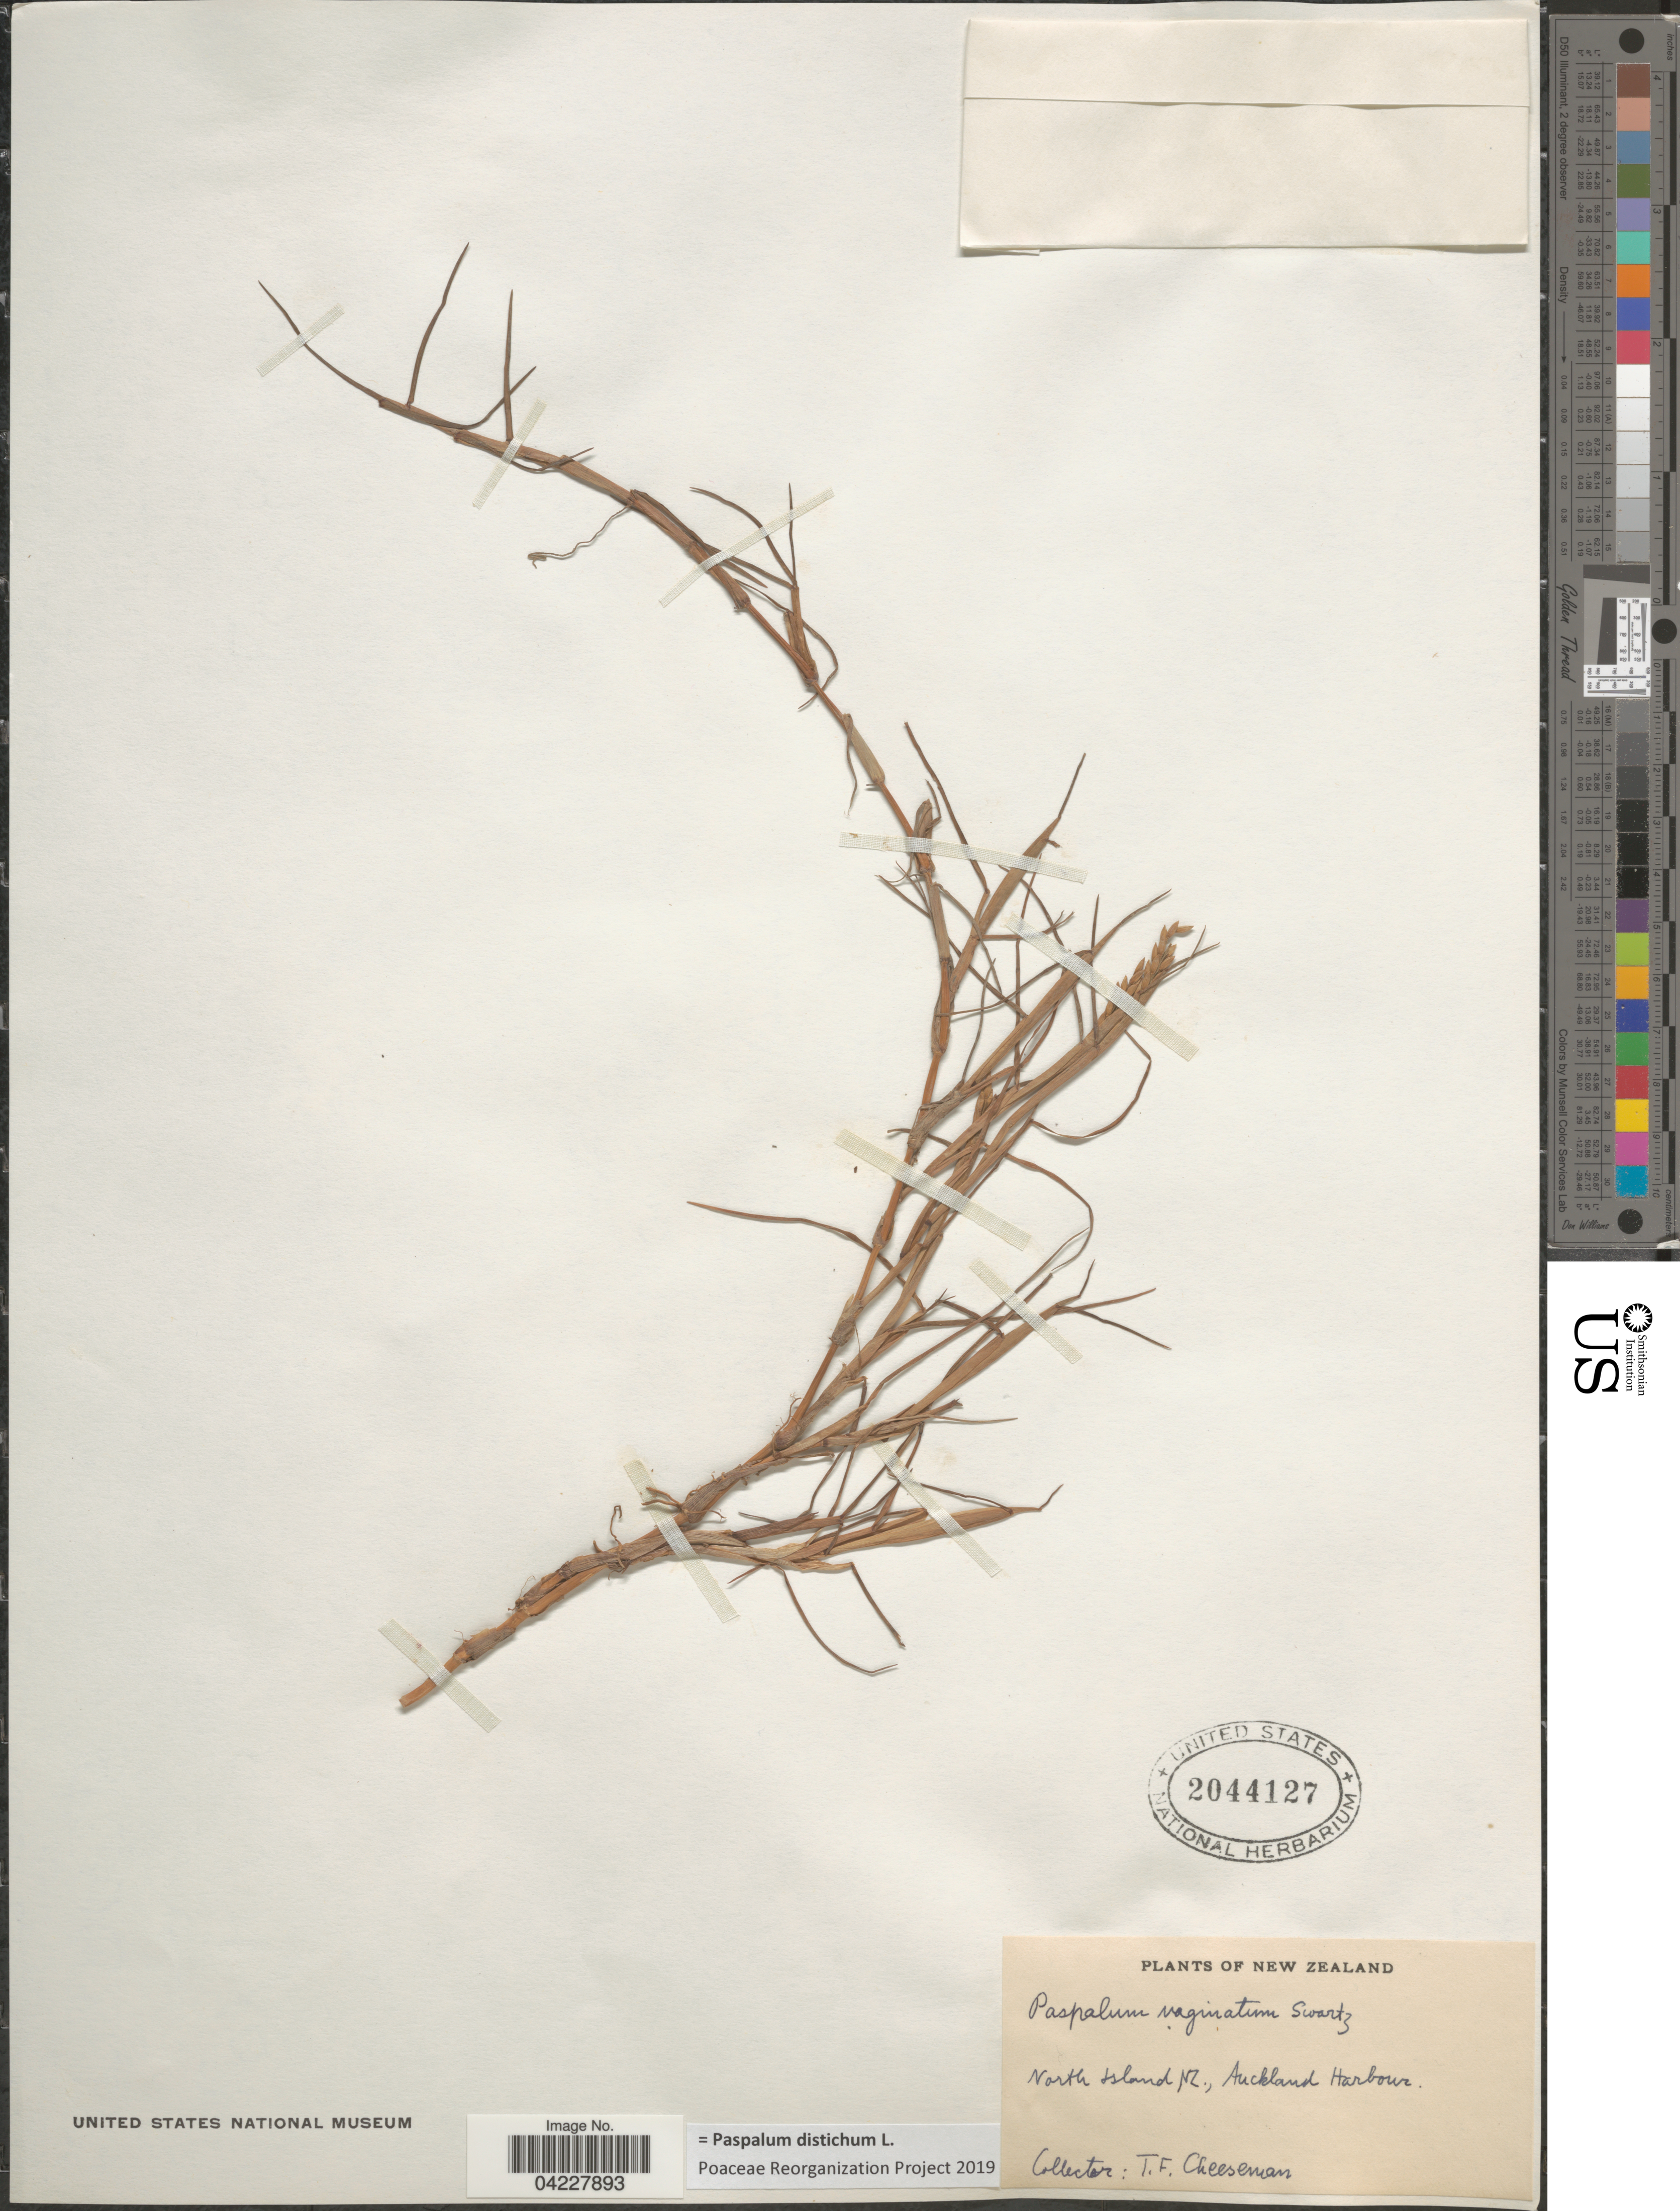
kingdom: Plantae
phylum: Tracheophyta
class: Liliopsida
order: Poales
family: Poaceae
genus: Paspalum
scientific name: Paspalum distichum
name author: L.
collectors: T. F. Cheeseman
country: New Zealand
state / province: Auckland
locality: North Island NZ., Auckland Harbour.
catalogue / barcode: US 2044127